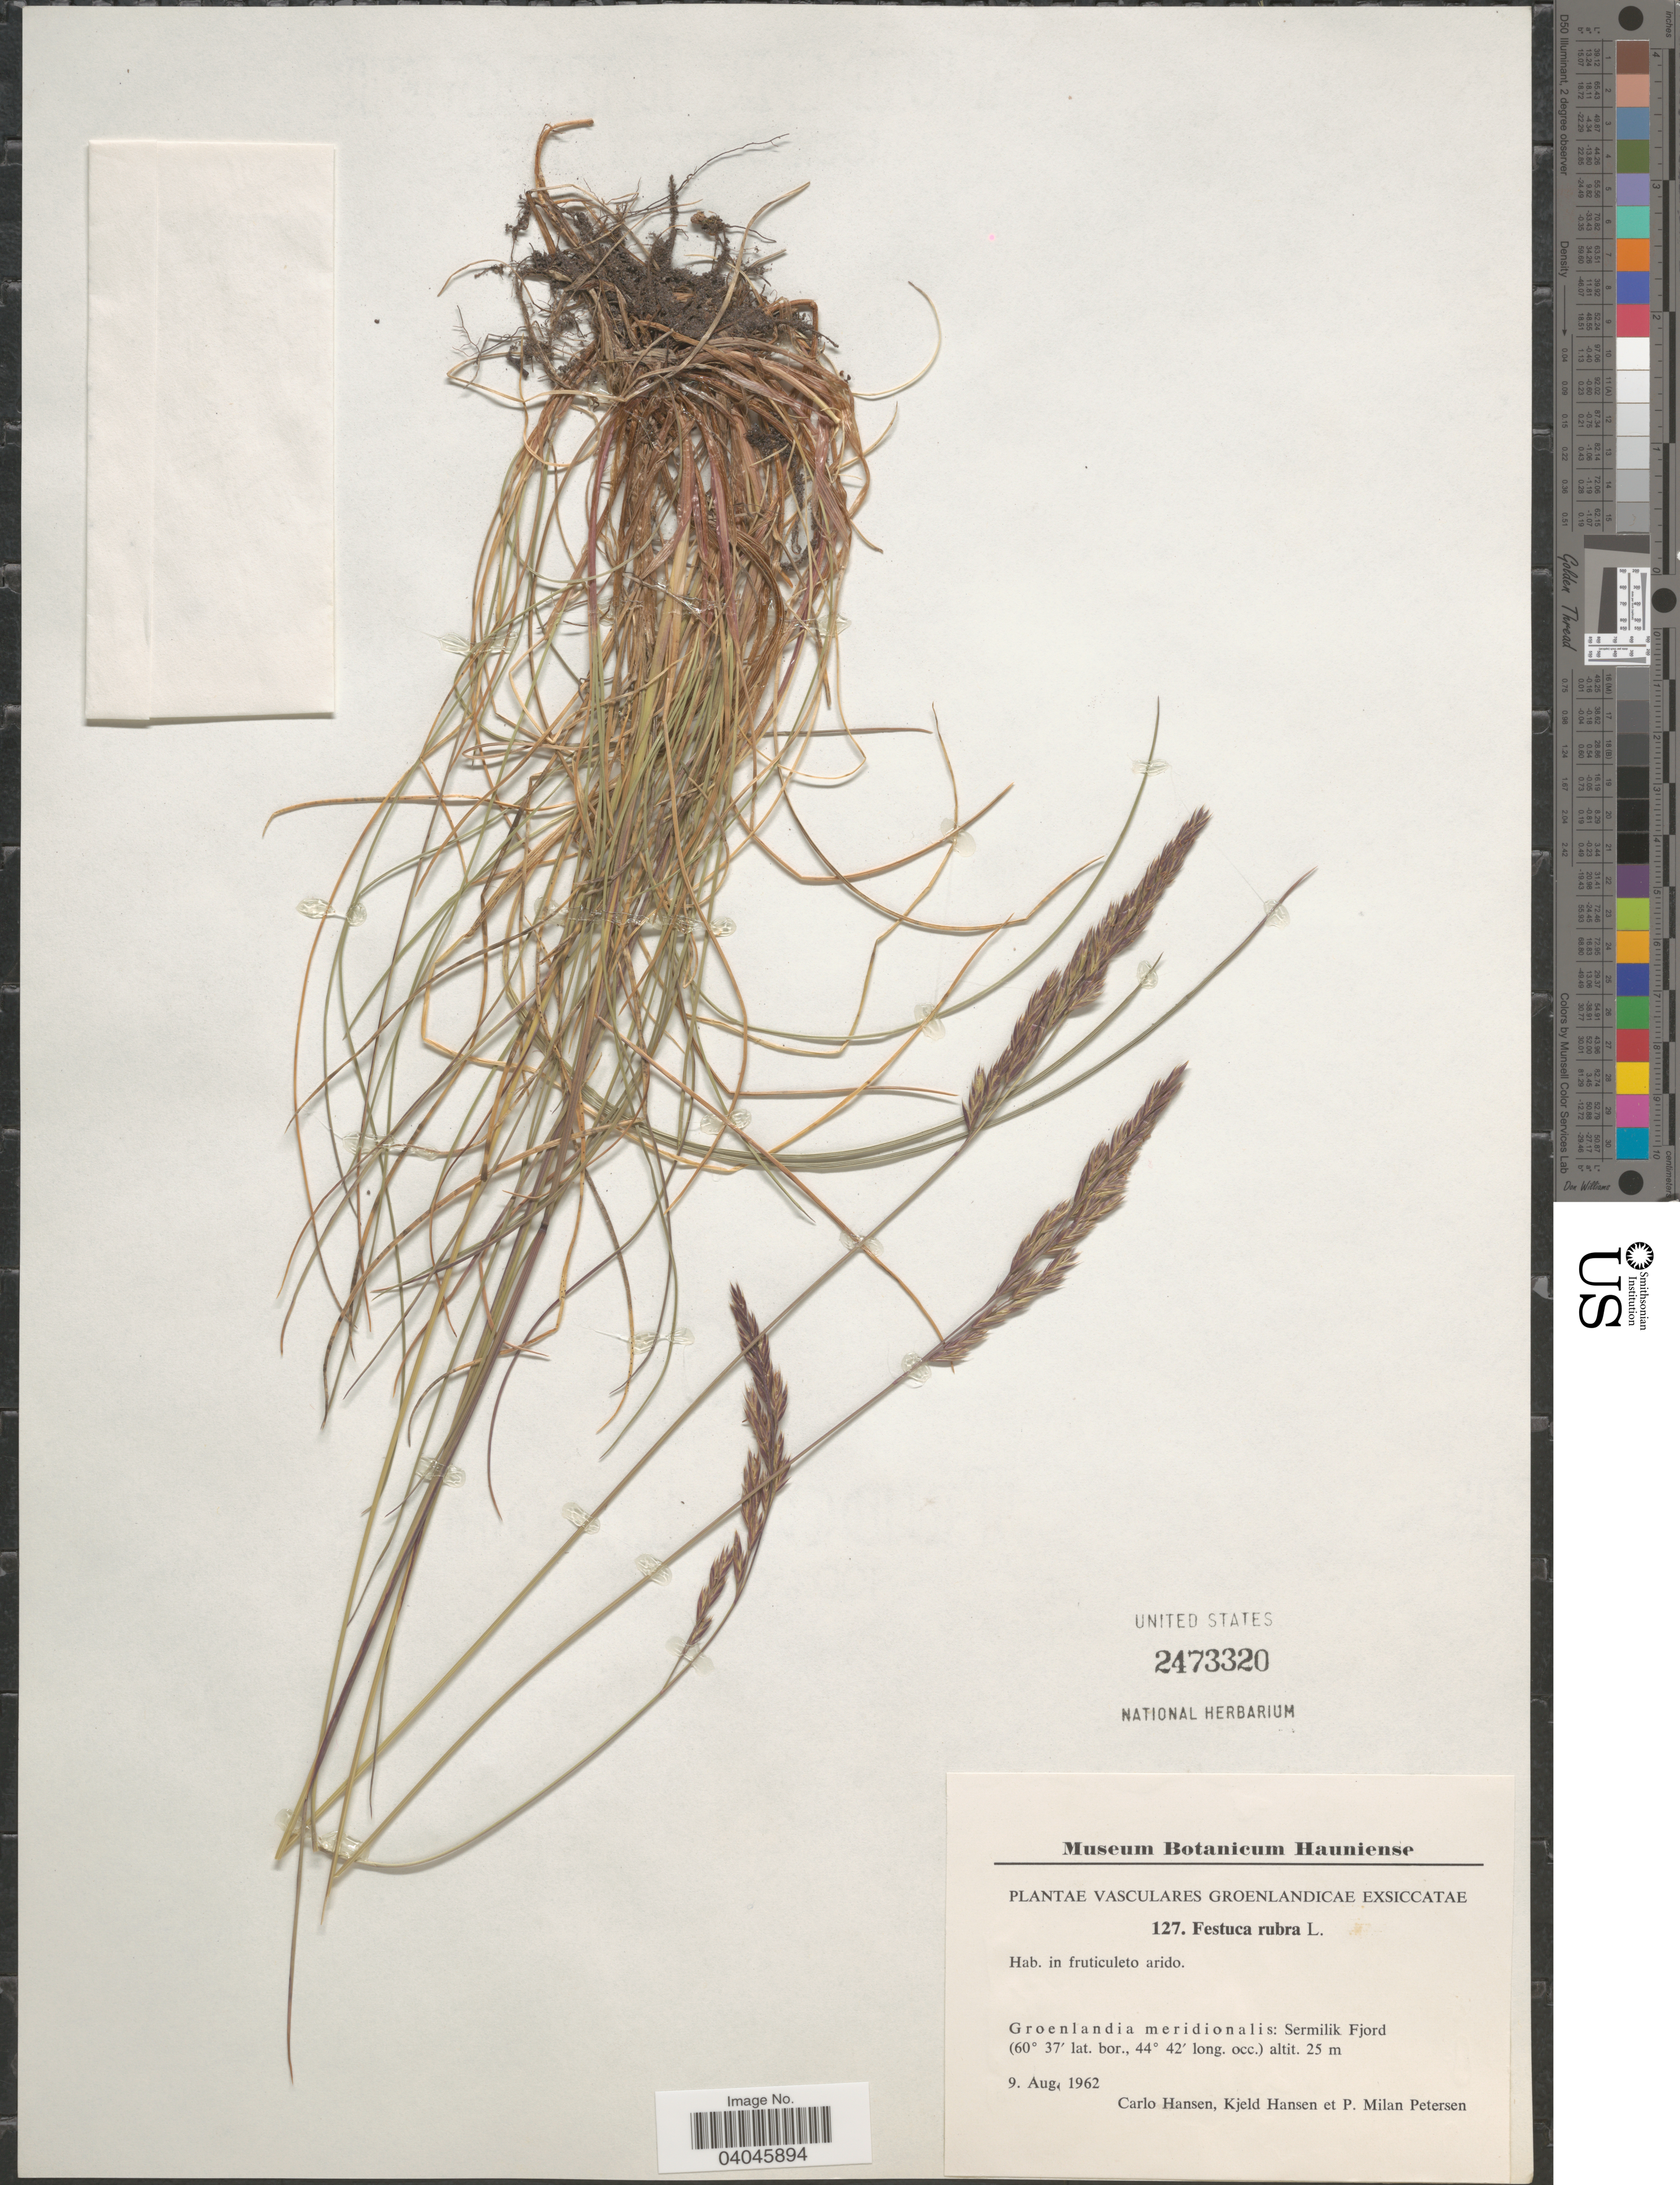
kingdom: Plantae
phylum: Tracheophyta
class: Liliopsida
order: Poales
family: Poaceae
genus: Festuca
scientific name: Festuca rubra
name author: L.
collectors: C. Hansen, K. Hansen & P. Petersen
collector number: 127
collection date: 1962-08-09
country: Greenland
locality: Groenlandicae. Groenlandia meridionalis: Sermilik Fjord.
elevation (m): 25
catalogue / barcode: US 24733320